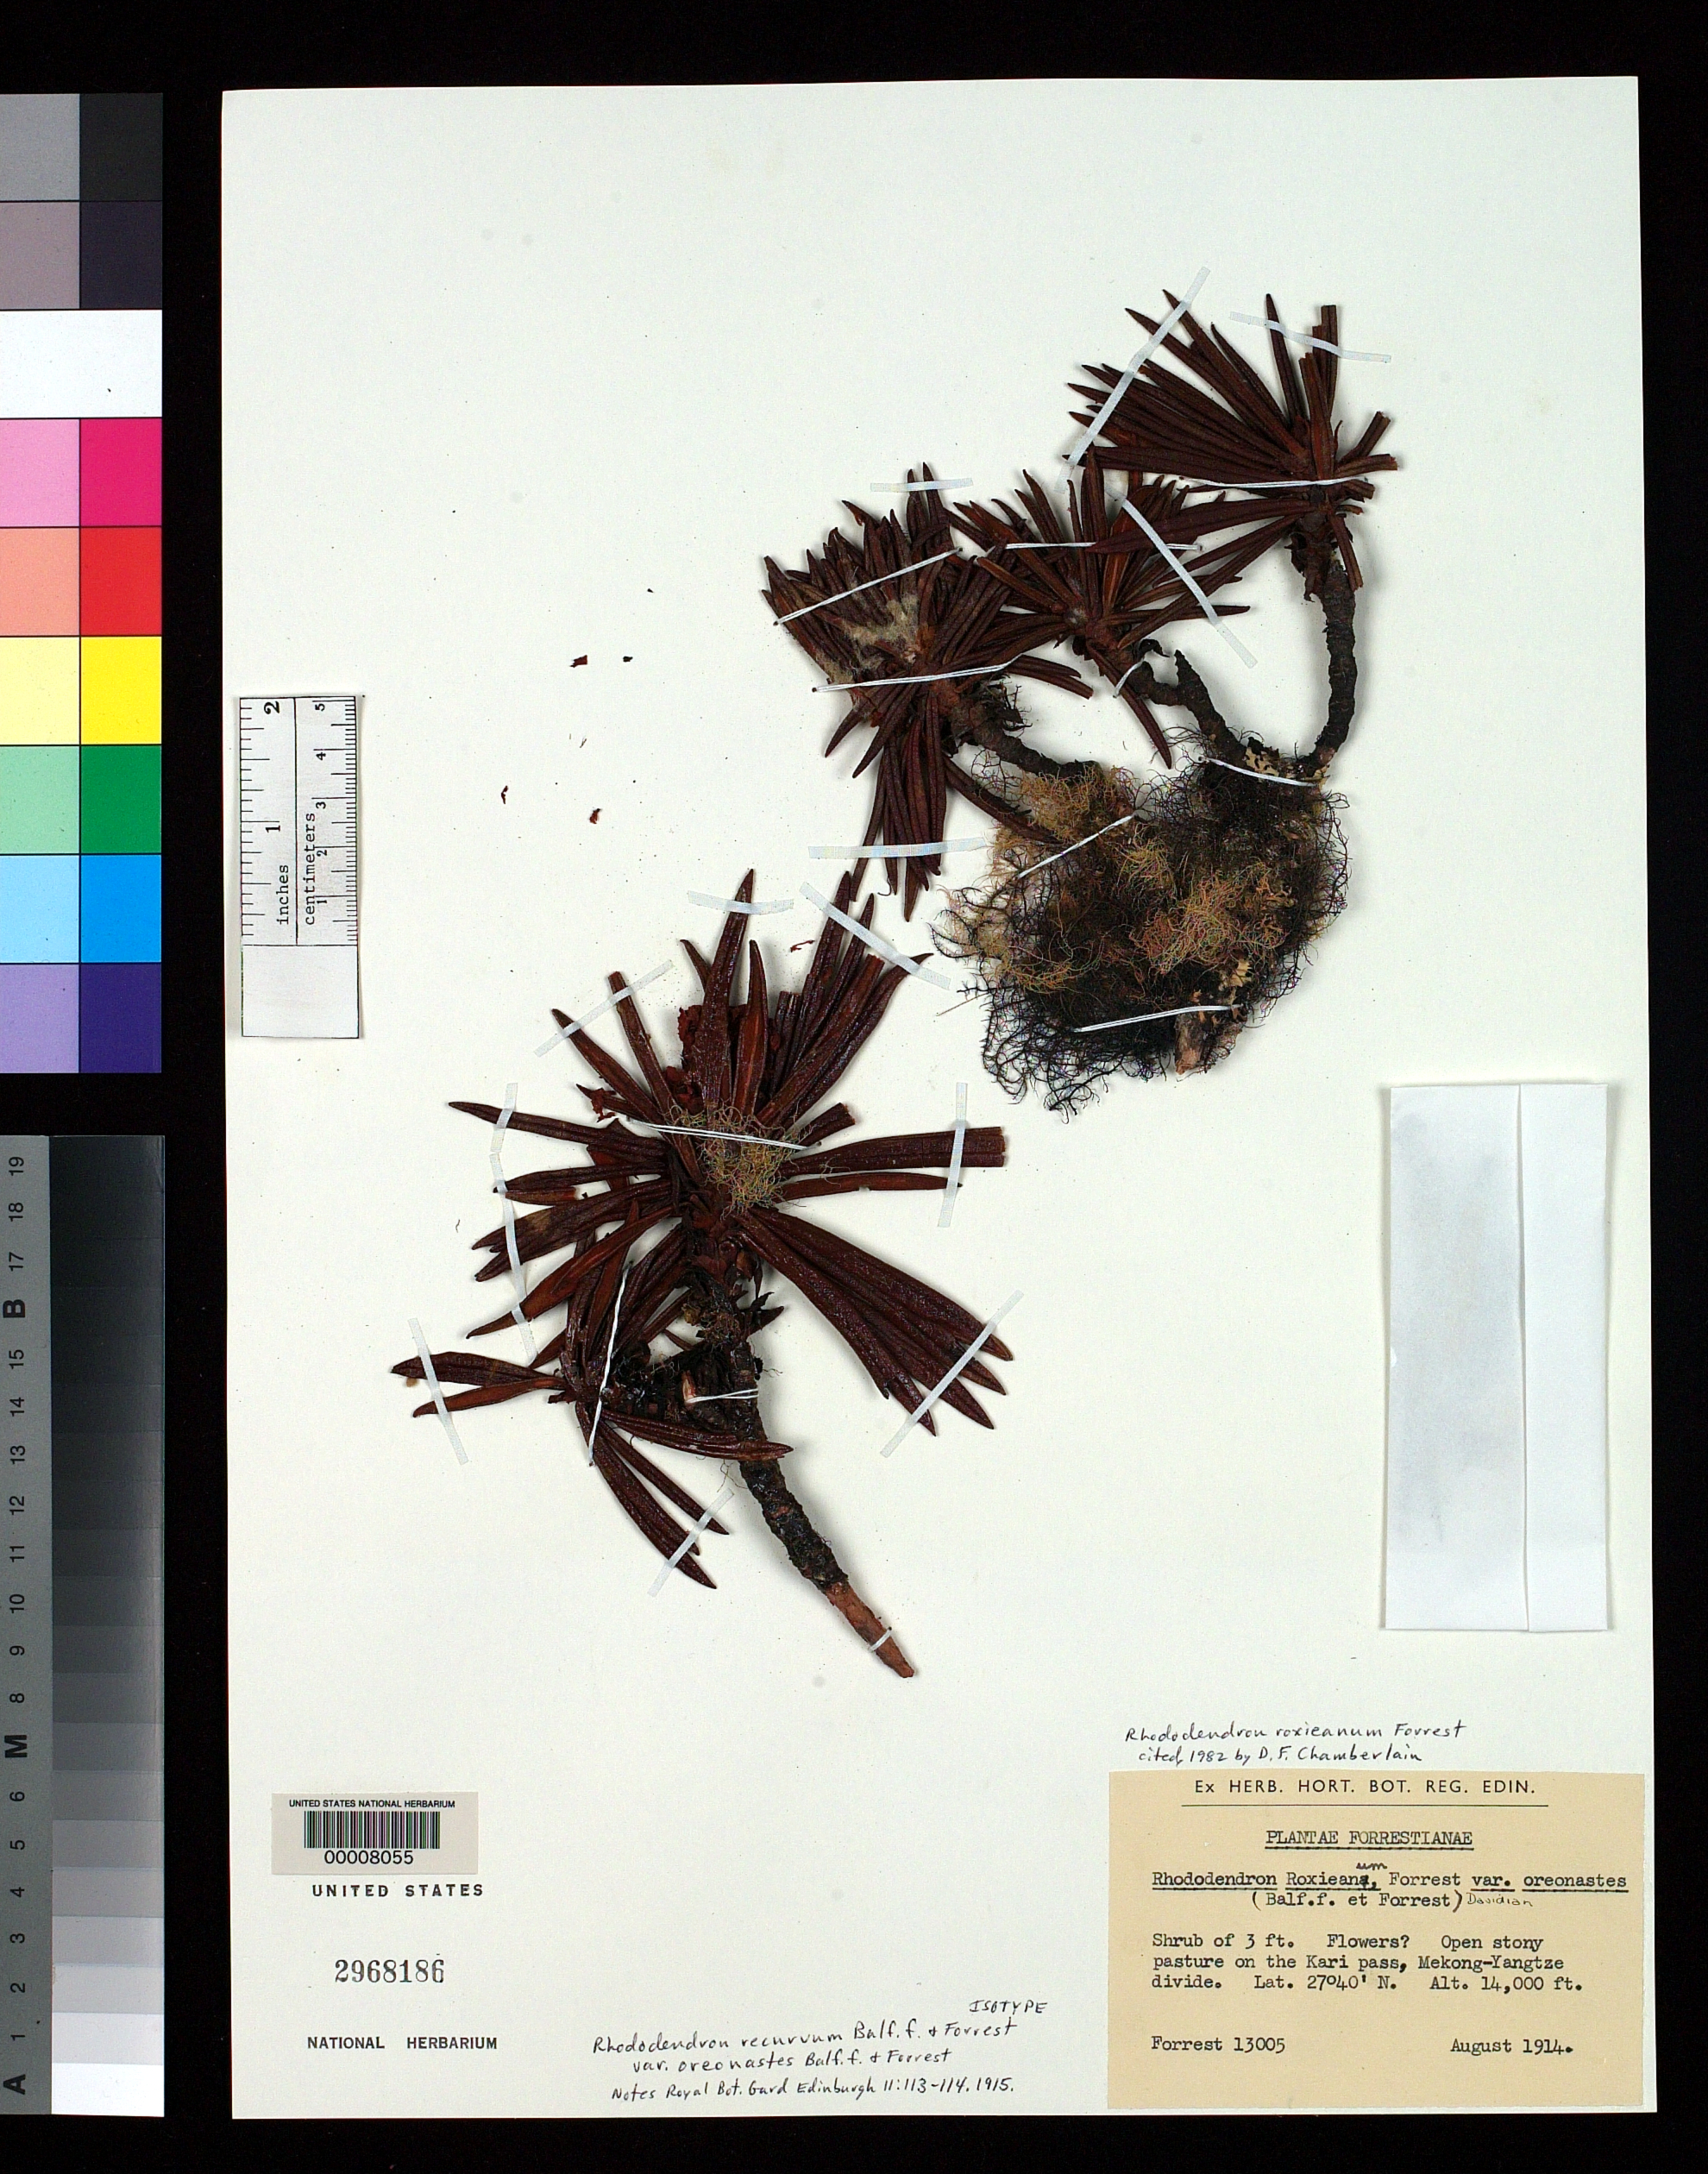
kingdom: Plantae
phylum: Tracheophyta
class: Magnoliopsida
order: Ericales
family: Ericaceae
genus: Rhododendron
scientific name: Rhododendron recurvum var. oreonastes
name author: Balf. f. & Forrest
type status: Isotype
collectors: G. Forrest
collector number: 13005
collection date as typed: Aug 1914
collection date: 1914-08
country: China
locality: Kari Pass, mekong-Yangtze divide.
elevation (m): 4267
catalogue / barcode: US 2968186